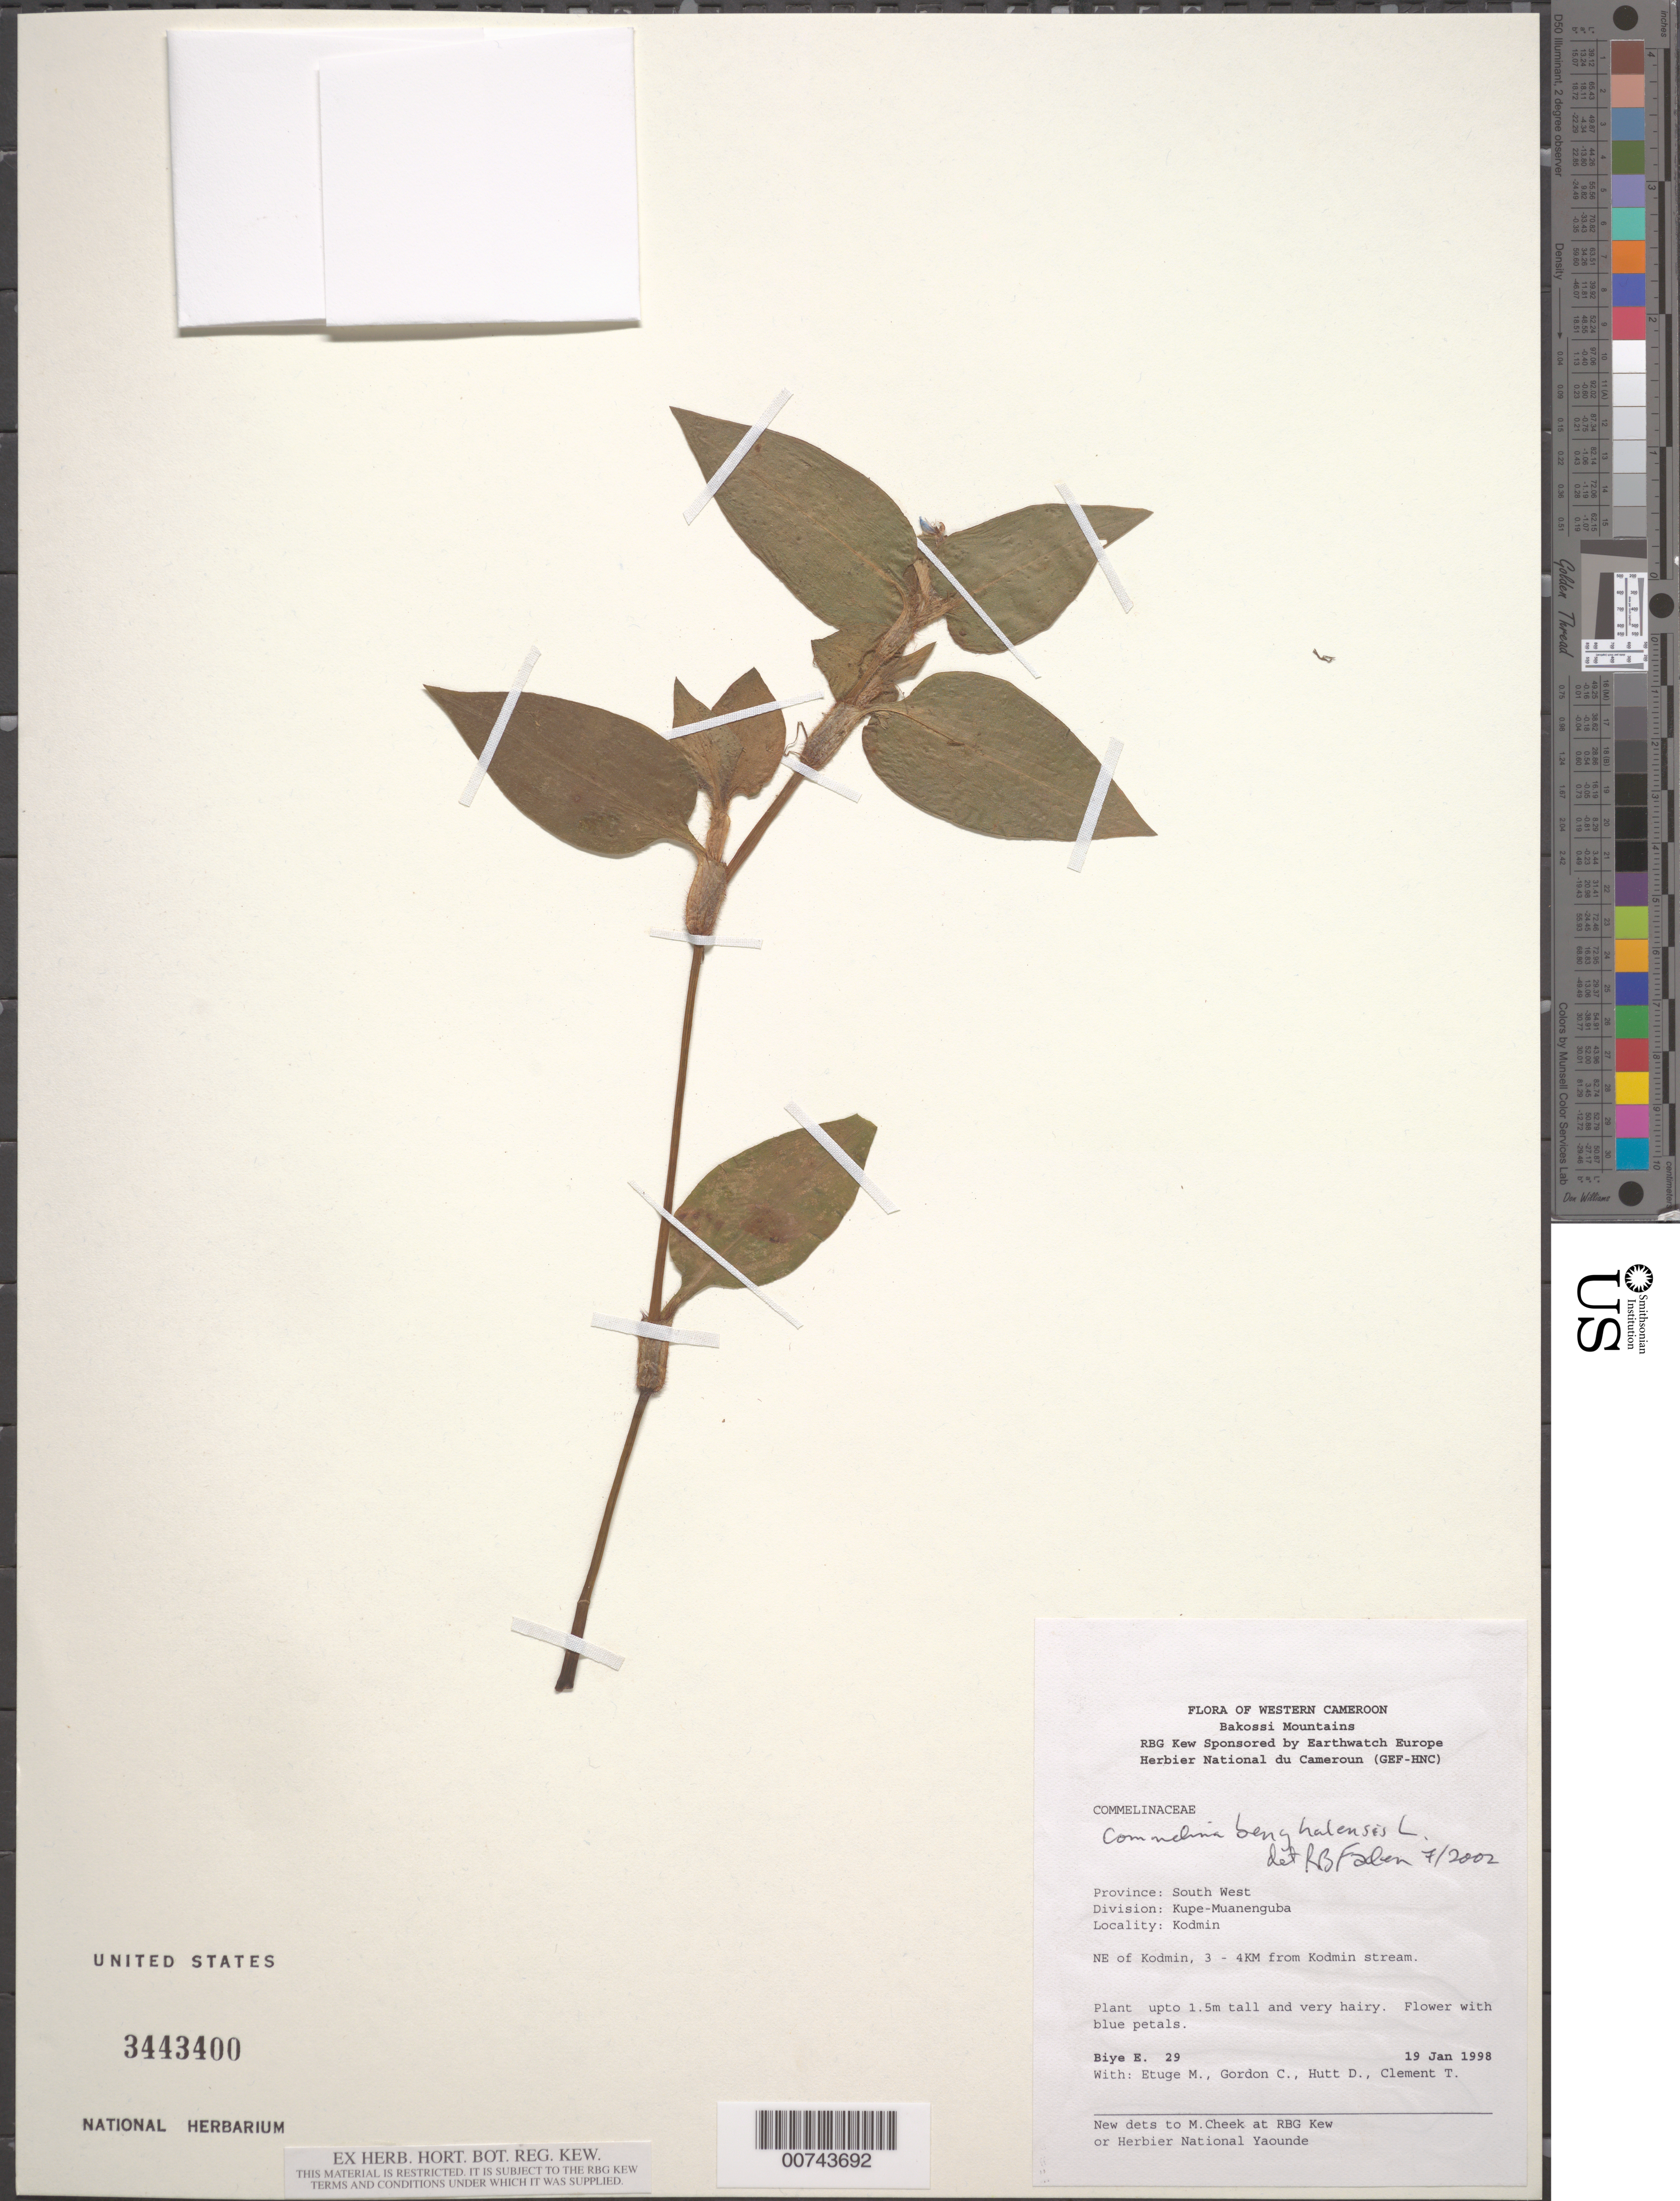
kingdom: Plantae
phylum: Tracheophyta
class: Liliopsida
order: Commelinales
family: Commelinaceae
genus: Commelina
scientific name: Commelina benghalensis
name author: L.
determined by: Faden, Robert B., (US), Smithsonian Institution - National Museum of Natural History (UNITED STATES)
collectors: E. Biye, M. Etuge, C. Gordon, D. Hutt & T. Clement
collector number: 29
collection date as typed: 19 Jan 1998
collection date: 1998-01-19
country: Cameroon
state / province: Sud-Ouest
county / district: Kupe-Muanenguba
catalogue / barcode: US 3443400